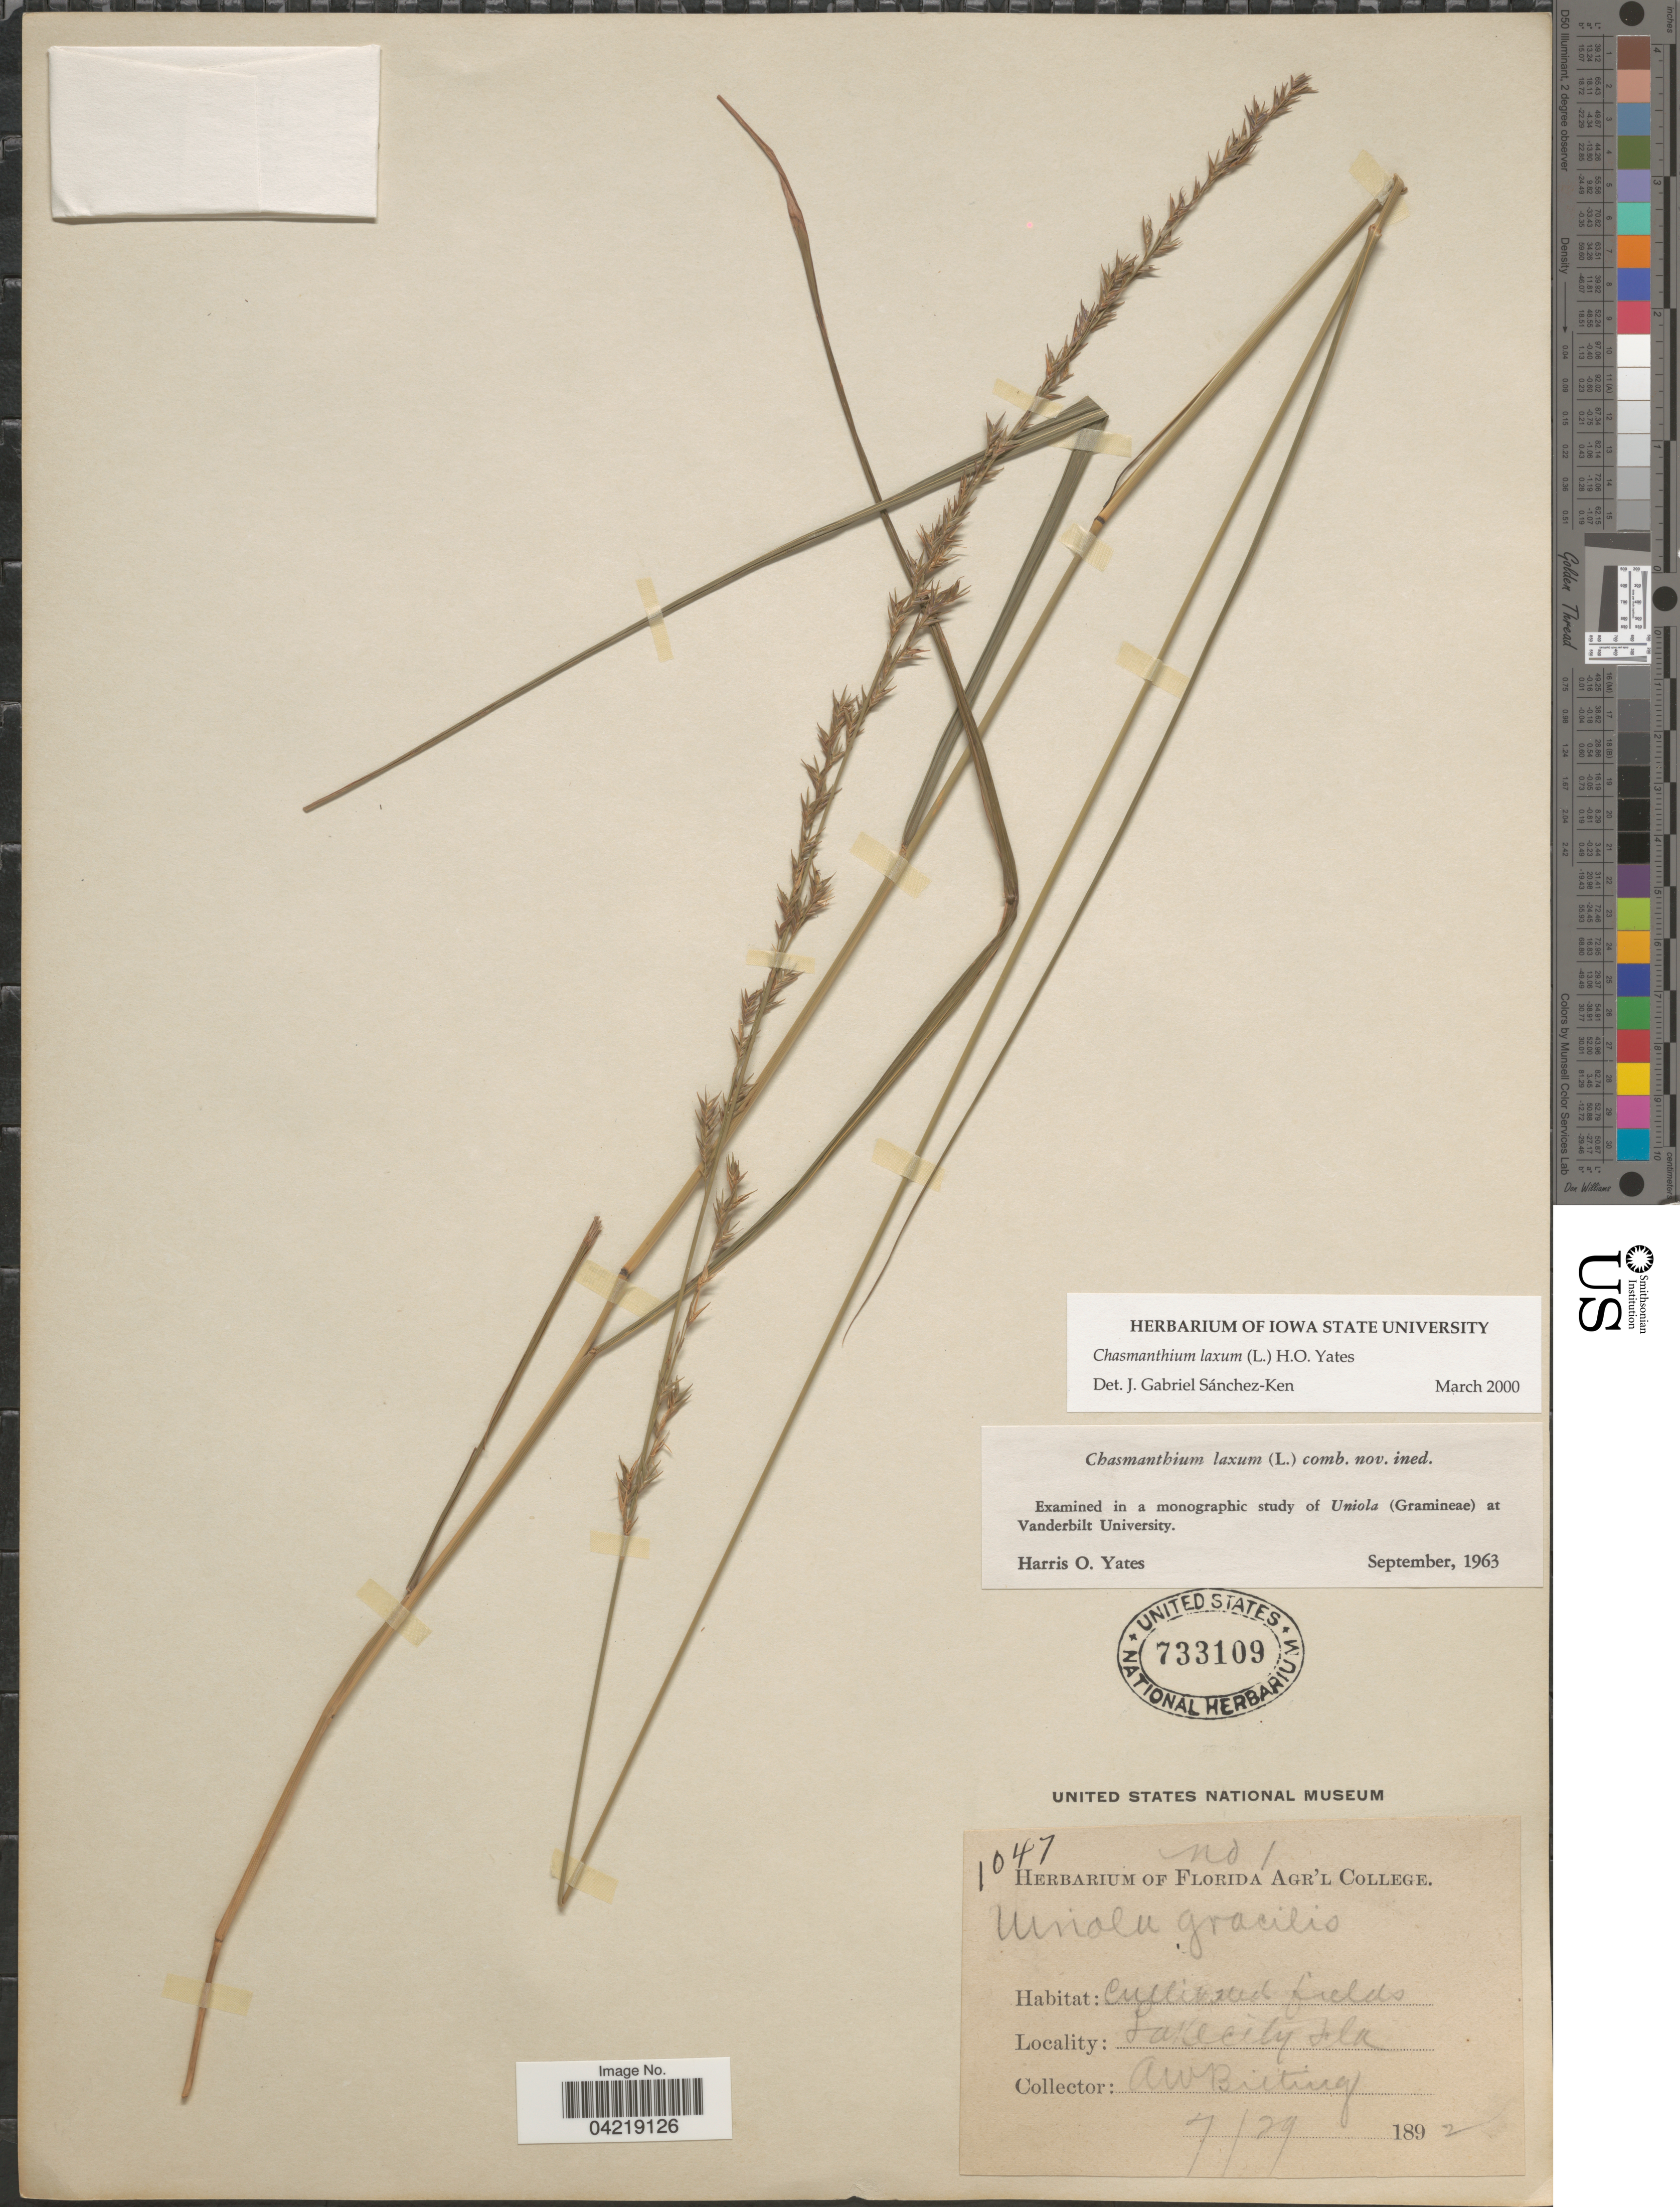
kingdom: Plantae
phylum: Tracheophyta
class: Liliopsida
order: Poales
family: Poaceae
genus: Chasmanthium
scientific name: Chasmanthium laxum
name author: (L.) H.O. Yates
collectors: A. Bitting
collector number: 1/1047?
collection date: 1892-07-29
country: United States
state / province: Florida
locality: Cultivated fields. Lake City.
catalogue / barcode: US 733109